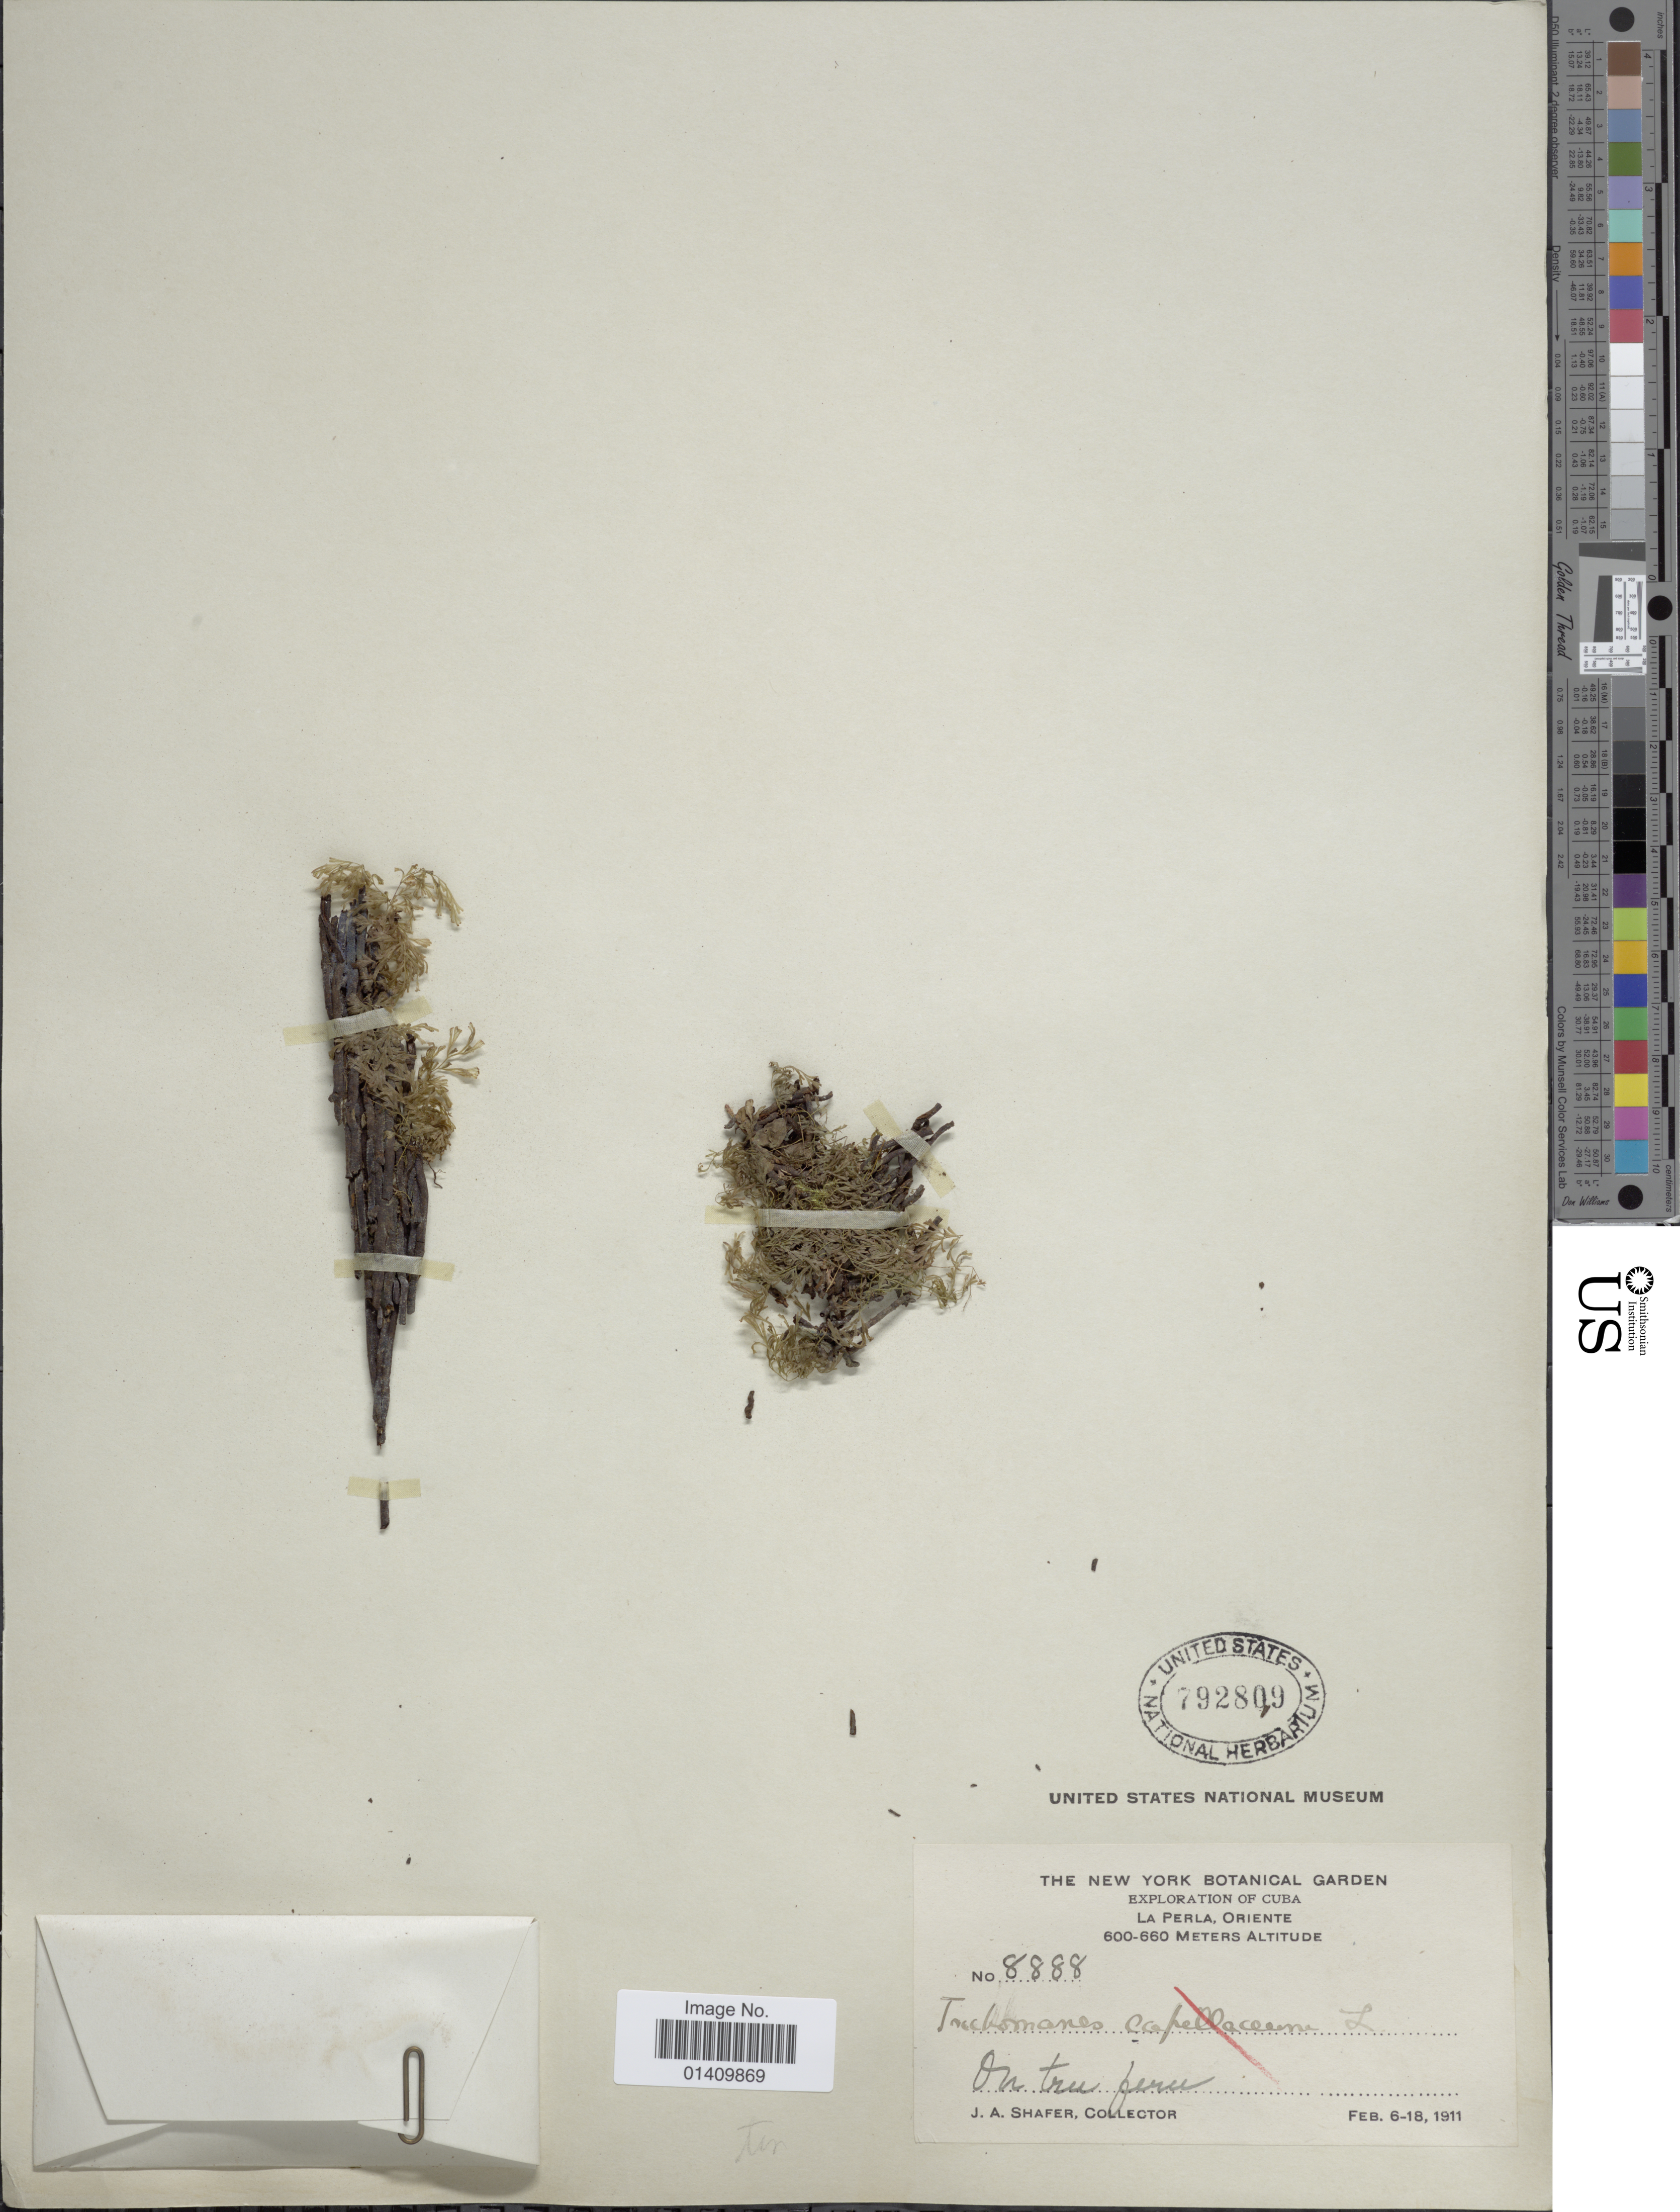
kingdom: Plantae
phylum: Tracheophyta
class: Polypodiopsida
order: Hymenophyllales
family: Hymenophyllaceae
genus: Polyphlebium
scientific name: Polyphlebium angustatum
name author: (Carmich.) Ebihara & Dubuisson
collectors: J. A. Shafer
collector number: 8888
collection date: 1911-02-06/1911-02-18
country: Cuba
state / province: Oriente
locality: La Perla, Oriente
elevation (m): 600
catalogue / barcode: US 792809